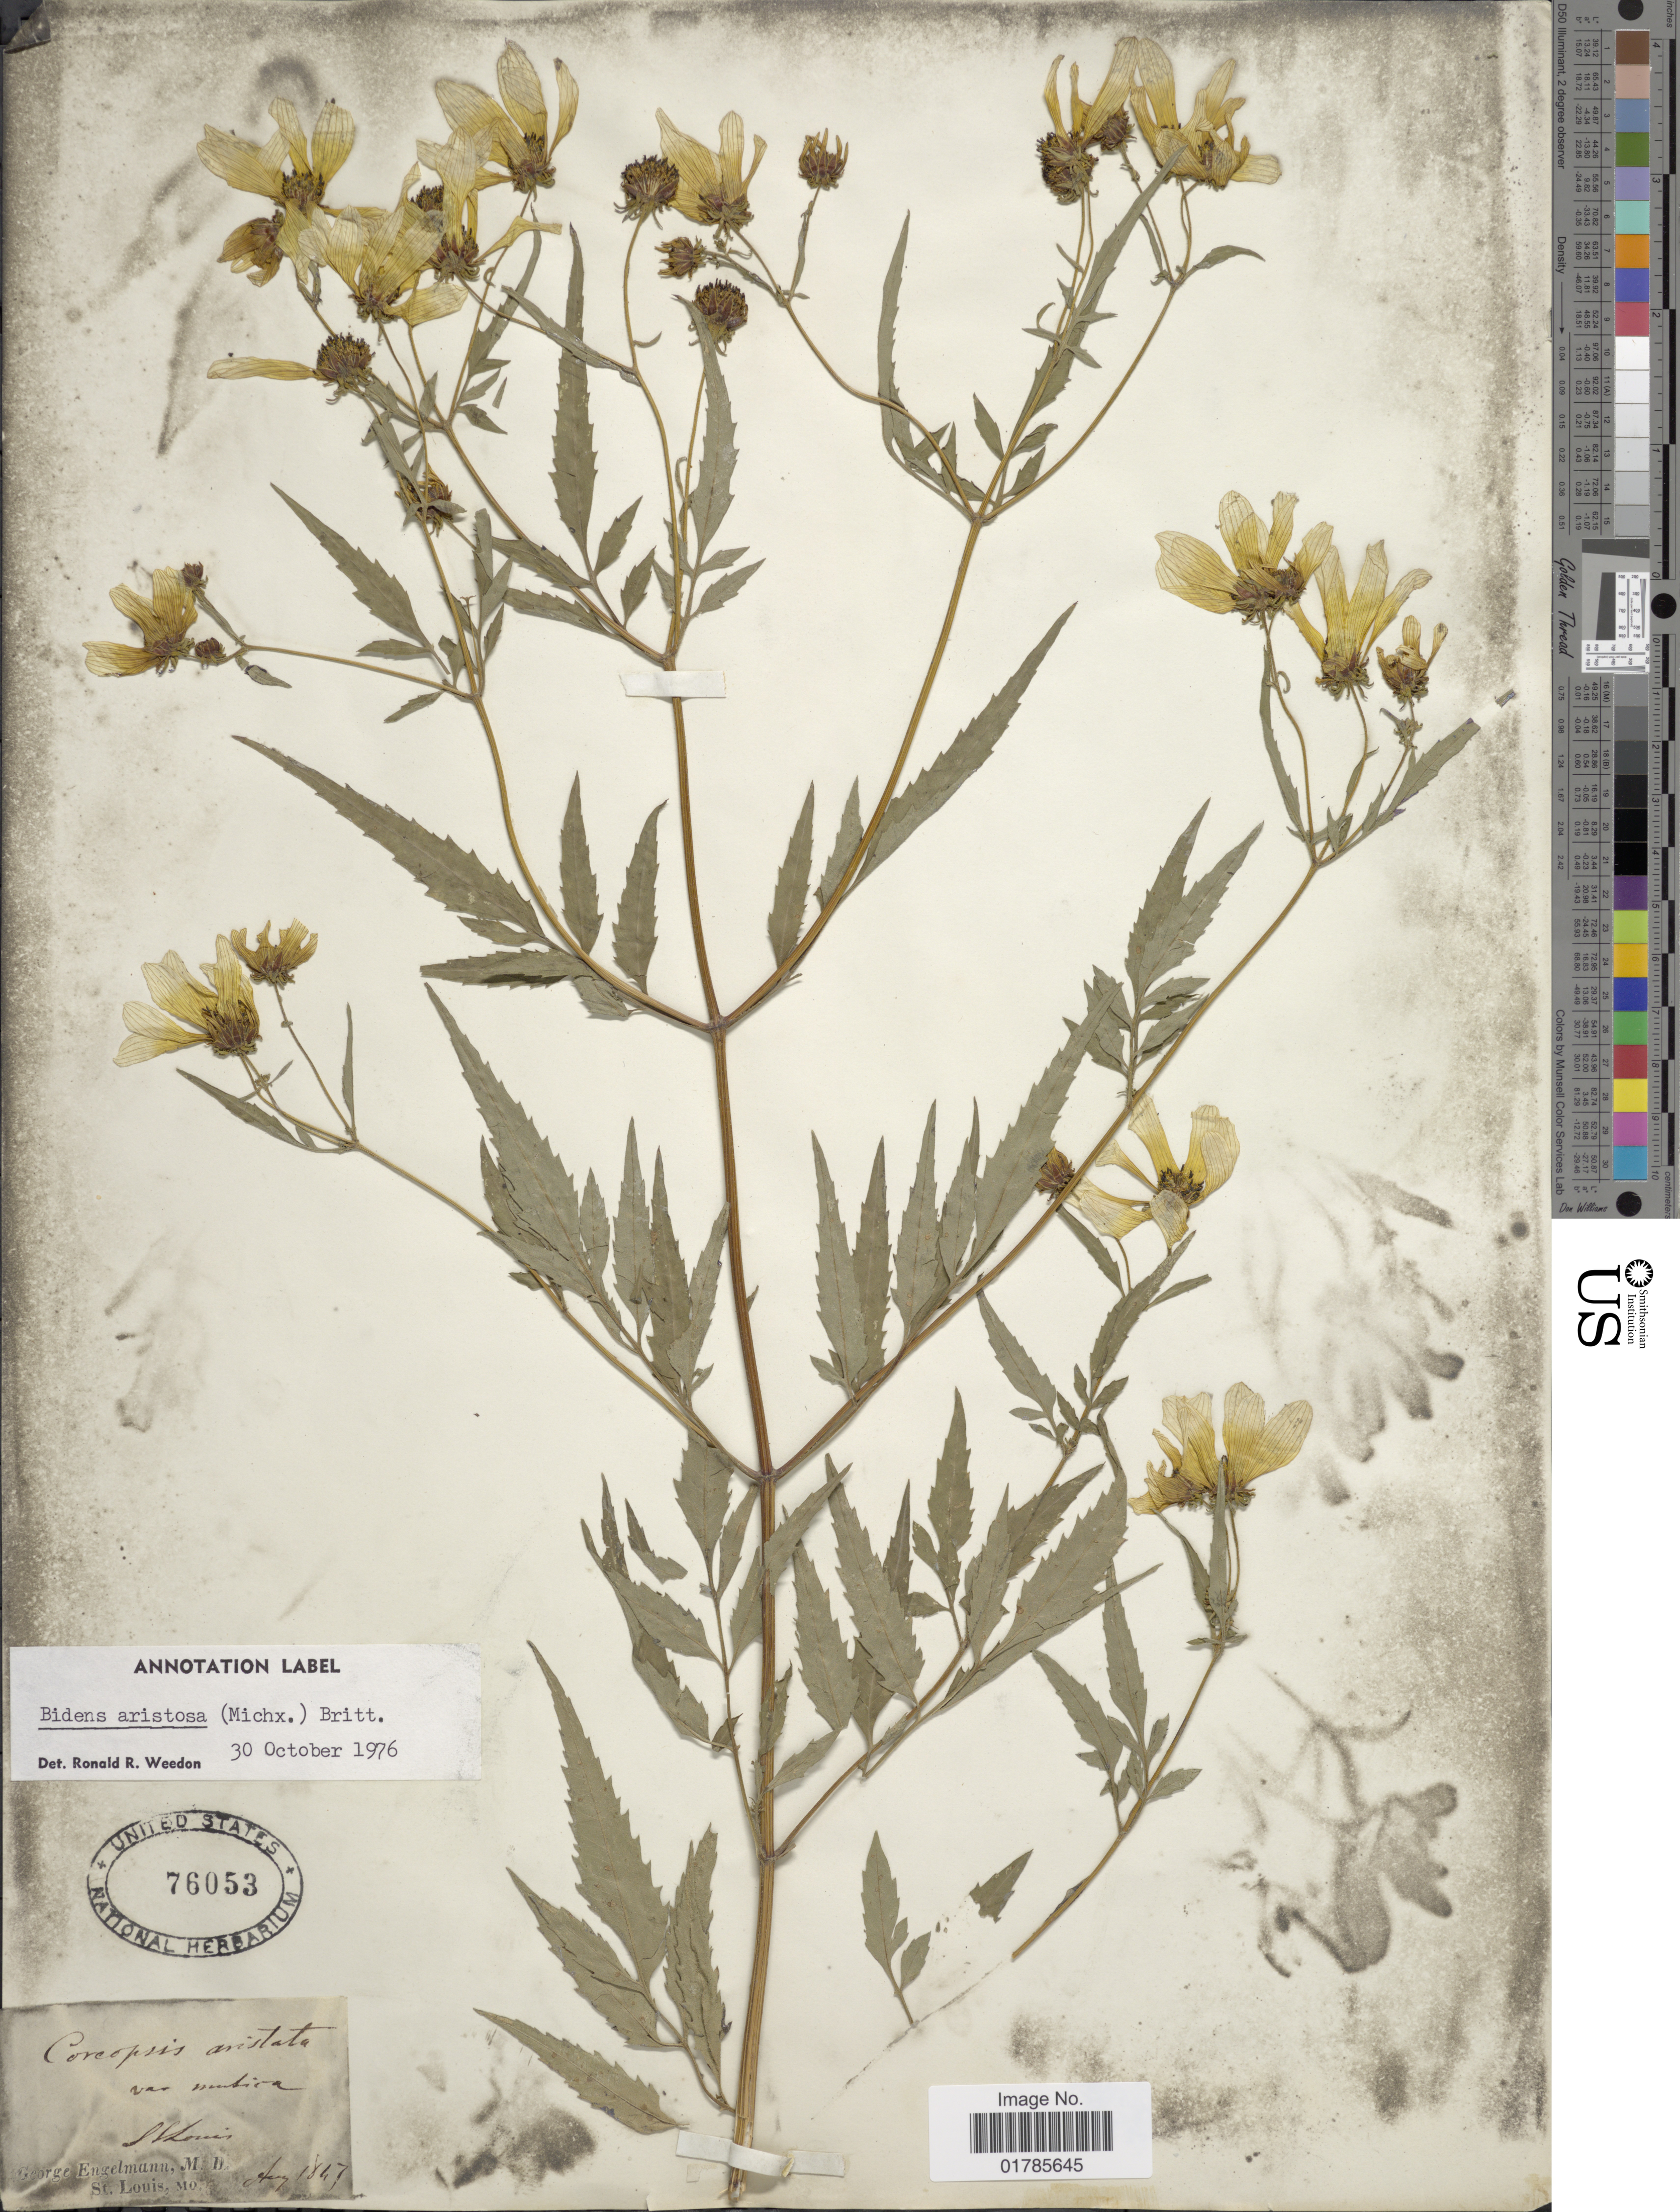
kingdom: Plantae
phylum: Tracheophyta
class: Magnoliopsida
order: Asterales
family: Asteraceae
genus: Bidens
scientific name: Bidens aristosa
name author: (Michx.) Britton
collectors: G. Engelmann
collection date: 1847-08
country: United States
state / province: Missouri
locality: St. Louis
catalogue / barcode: US 76053